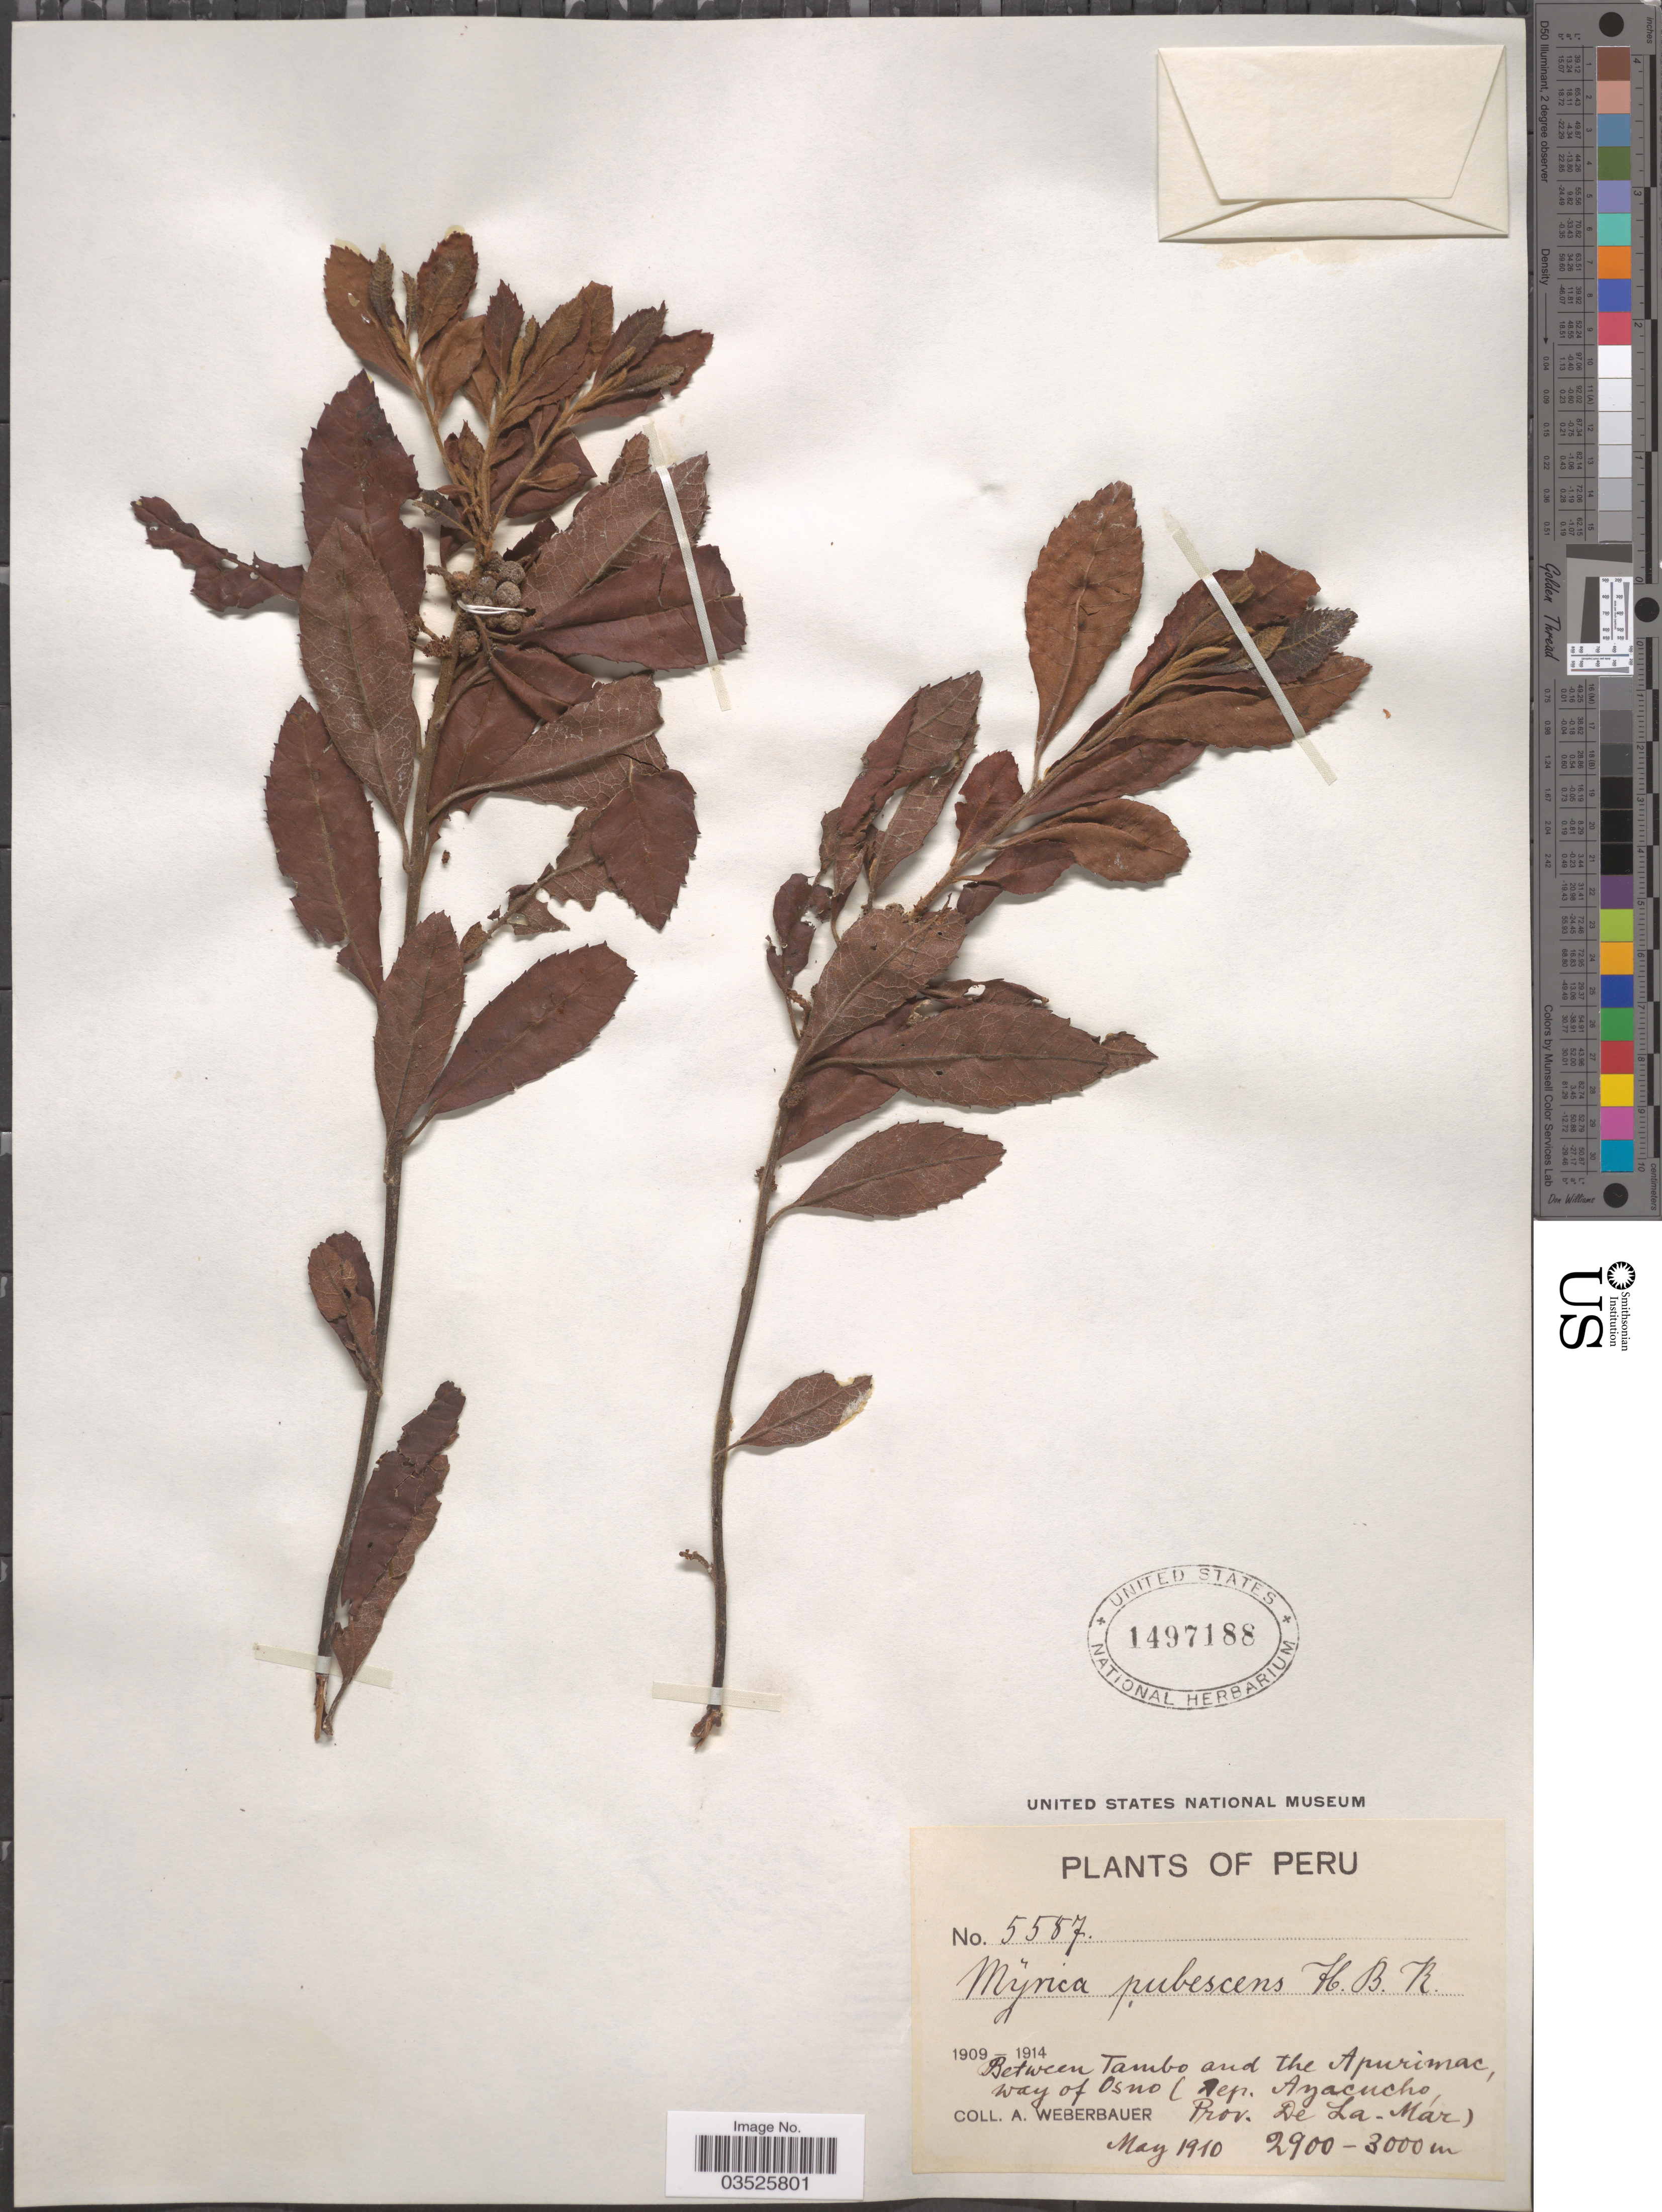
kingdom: Plantae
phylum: Tracheophyta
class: Magnoliopsida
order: Fagales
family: Myricaceae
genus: Morella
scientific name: Morella pubescens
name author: (Humb. & Bonpl. ex Willd.) Wilbur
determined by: Strong, M. T., (US), Smithsonian Institution - National Museum of Natural History (UNITED STATES)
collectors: A. Weberbauer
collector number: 5587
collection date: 1910-05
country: Peru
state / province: Ayacucho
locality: Between Tambo and the Apurimac, way of Osno (Dep. Ayacucho, Prov. De La-Mar).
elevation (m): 2900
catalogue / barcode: US 1497188